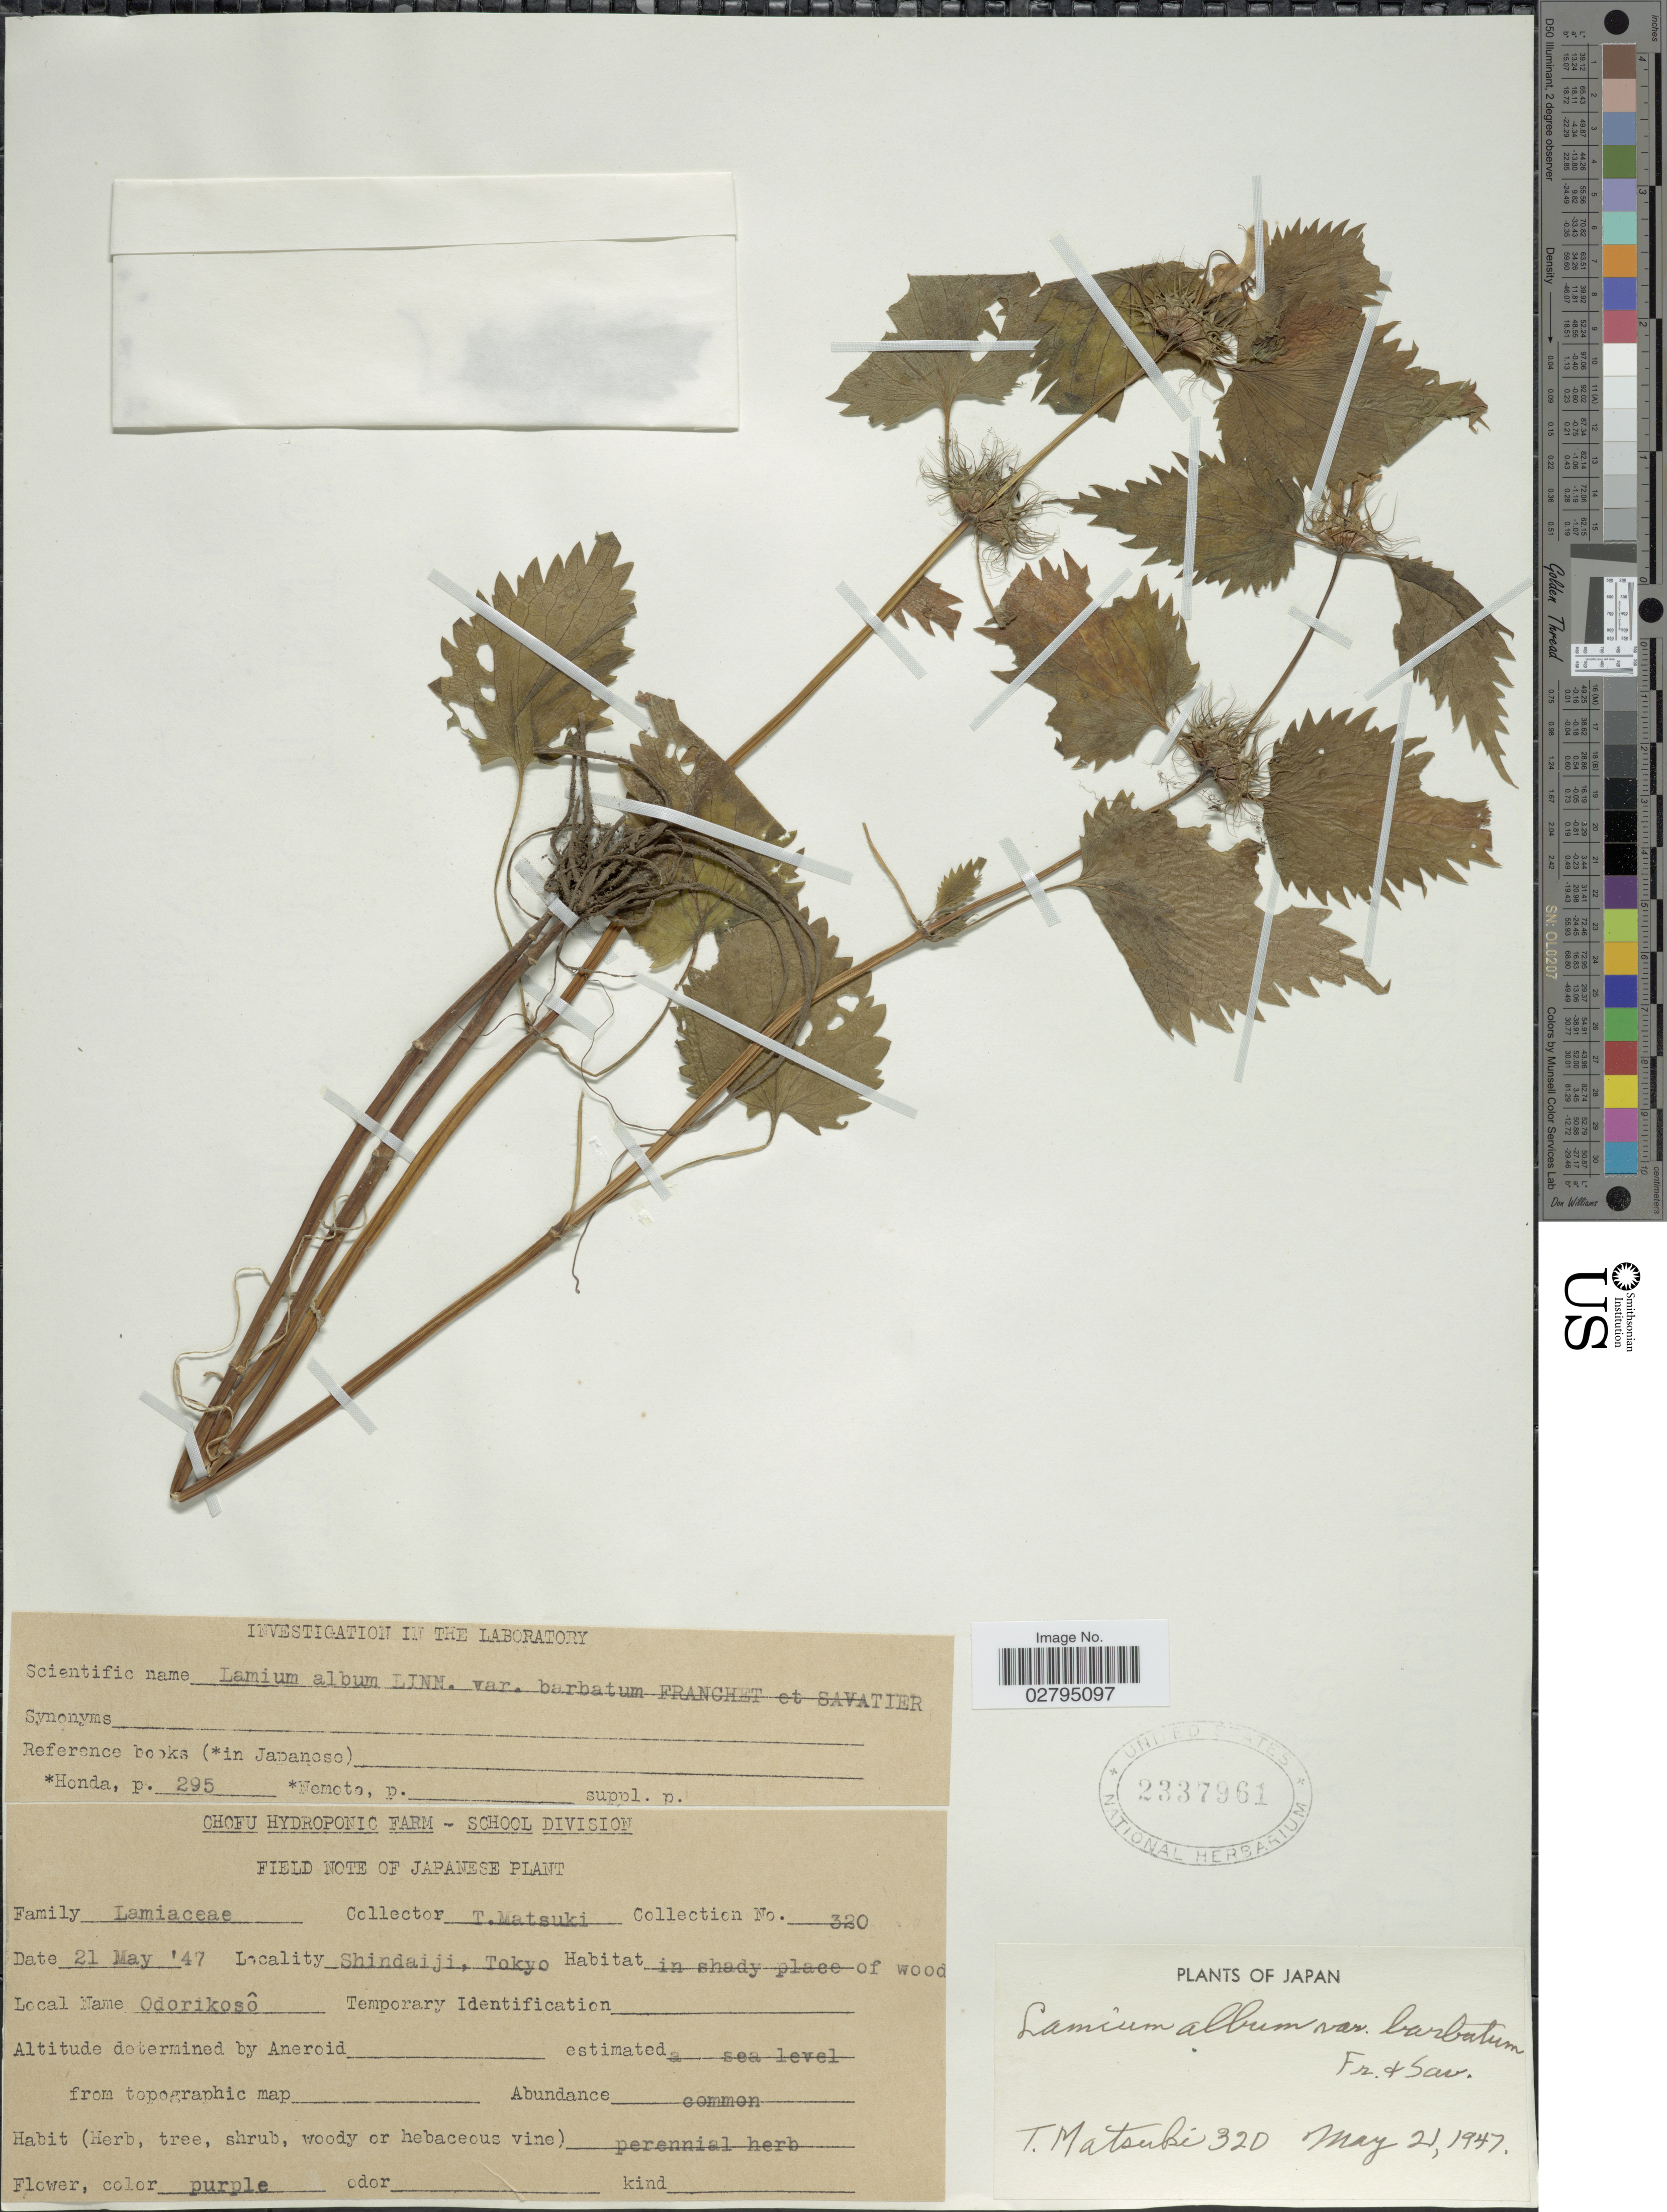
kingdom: Plantae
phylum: Tracheophyta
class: Magnoliopsida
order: Lamiales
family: Lamiaceae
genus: Lamium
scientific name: Lamium album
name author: L.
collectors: T. Matsuki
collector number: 320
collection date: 1947-05-21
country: Japan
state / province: Tokyo, Federal City of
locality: Shindaiji, Tokyo.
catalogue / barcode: US 2337961